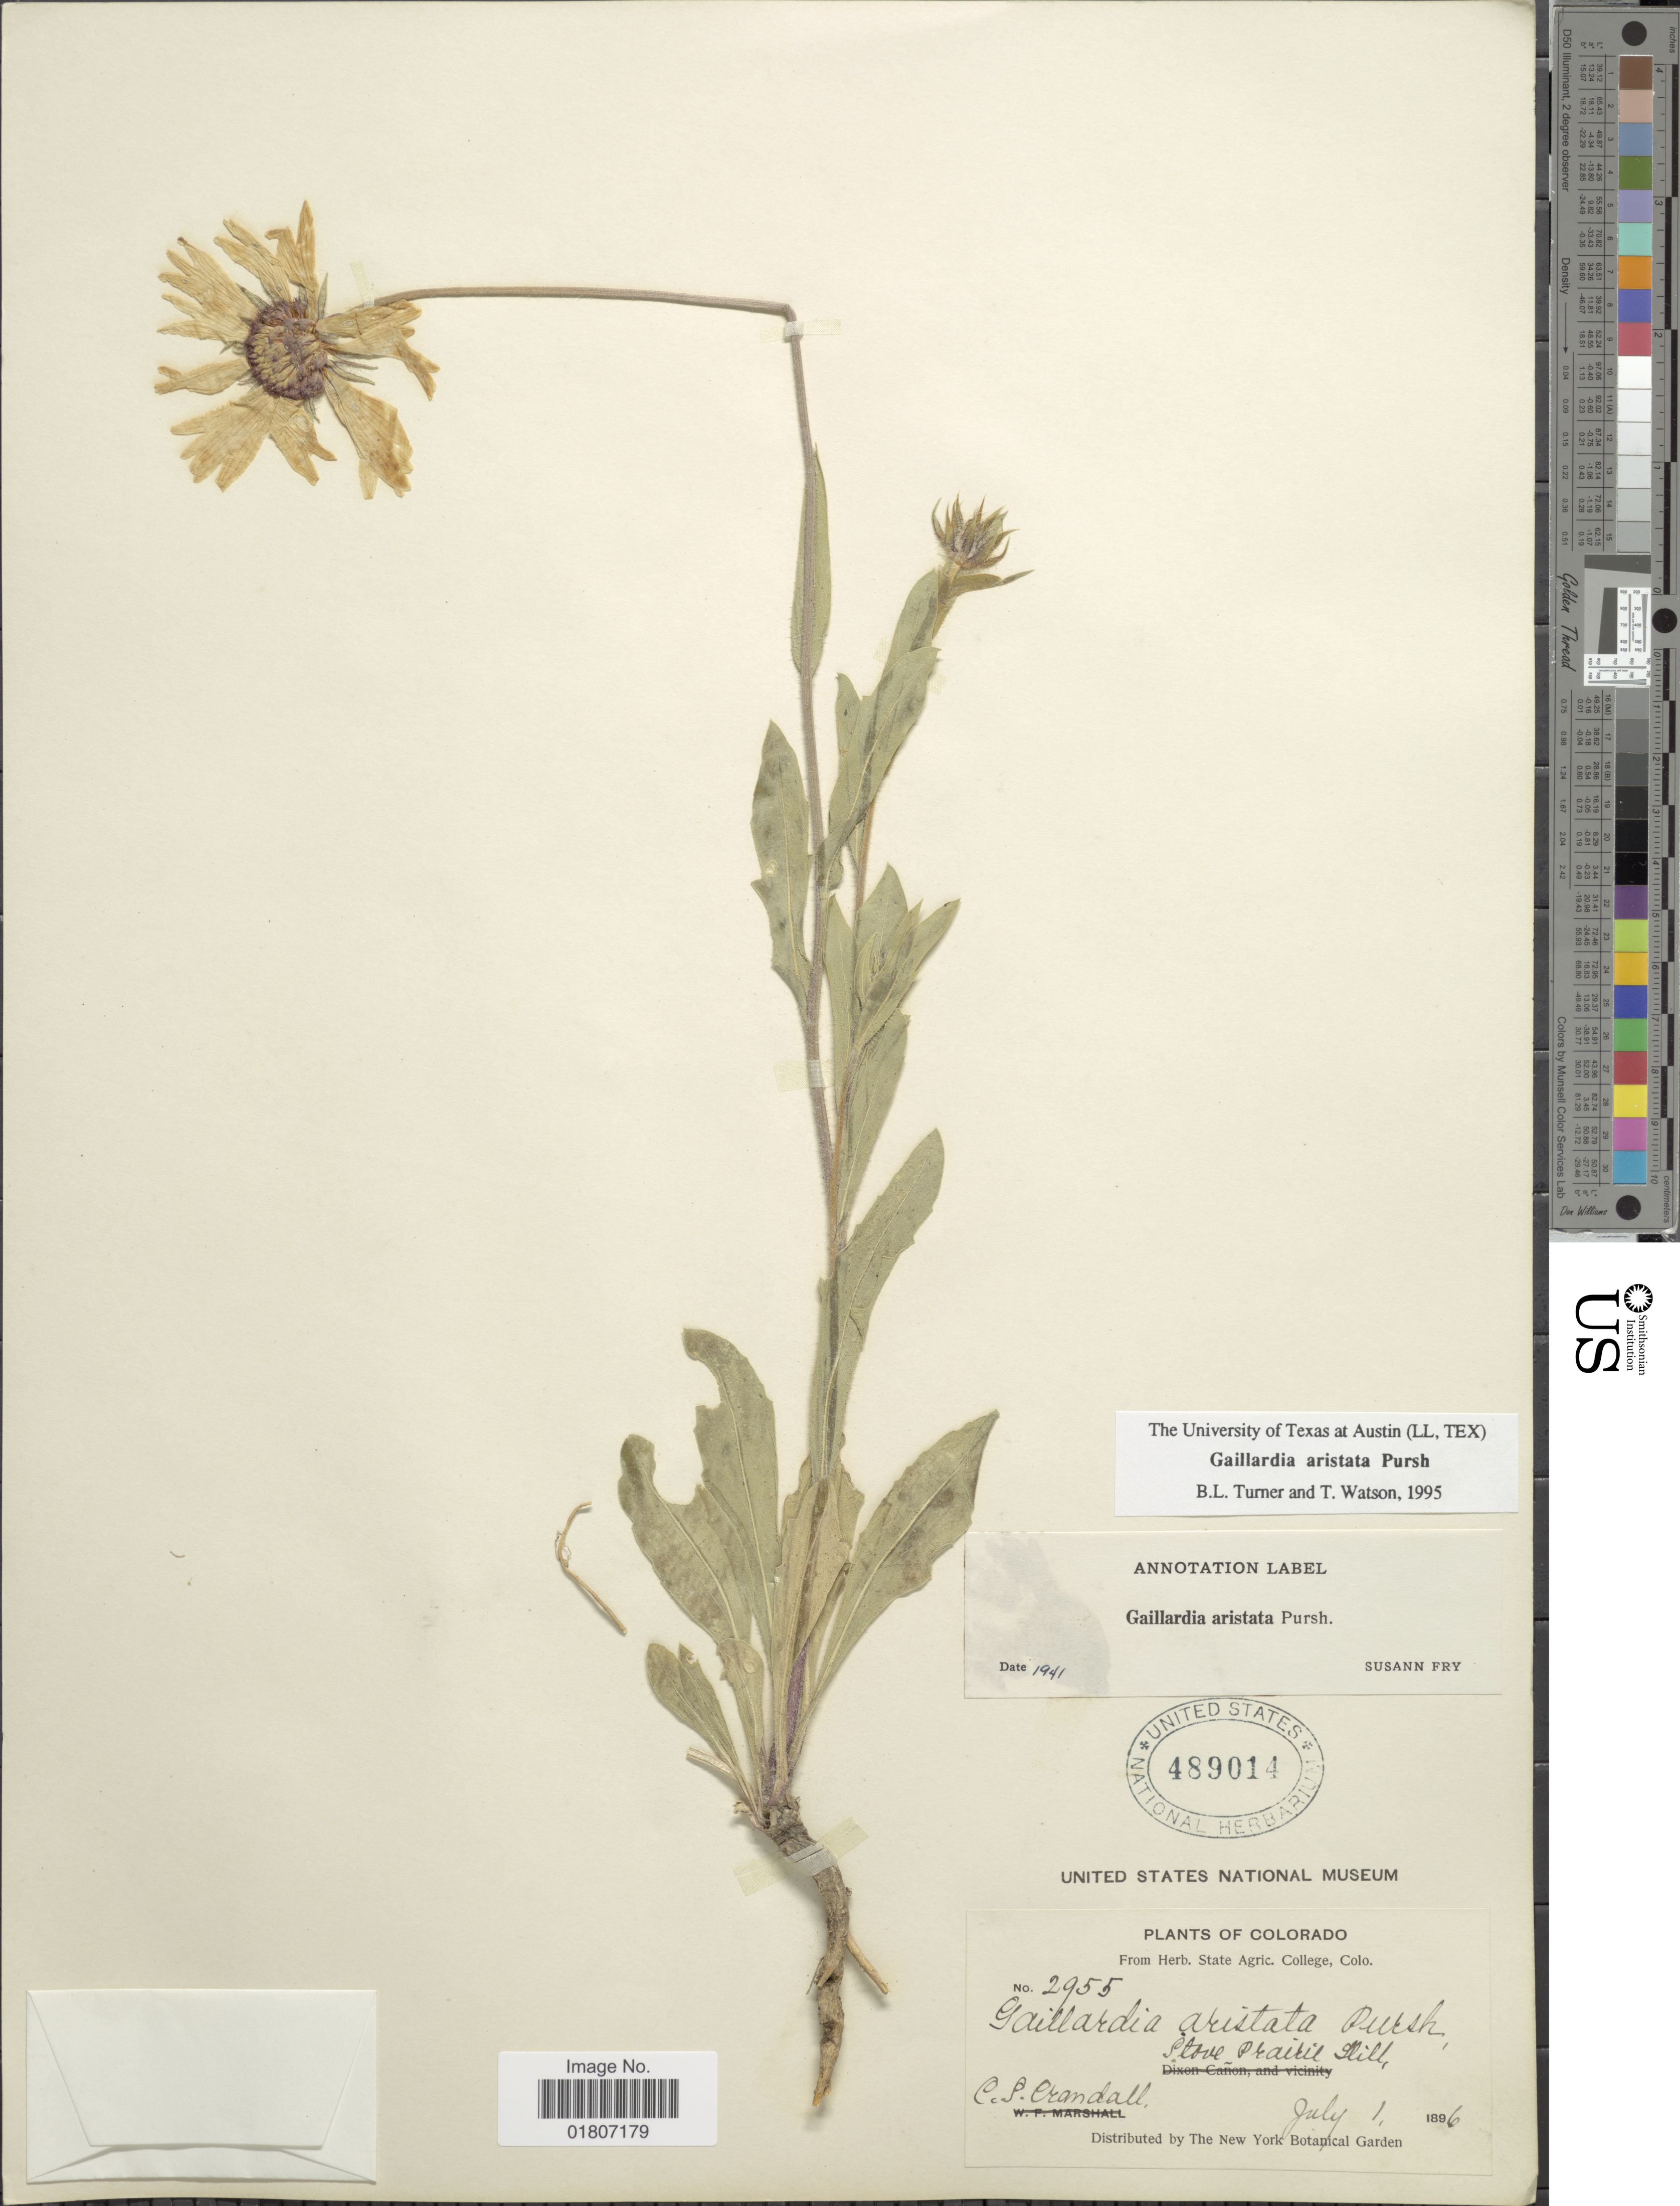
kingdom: Plantae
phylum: Tracheophyta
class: Magnoliopsida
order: Asterales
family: Asteraceae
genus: Gaillardia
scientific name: Gaillardia aristata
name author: Pursh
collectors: C. Crandall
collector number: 2955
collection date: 1896-07-01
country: United States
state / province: Colorado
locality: Stove Prairie Hill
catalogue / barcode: US 489014